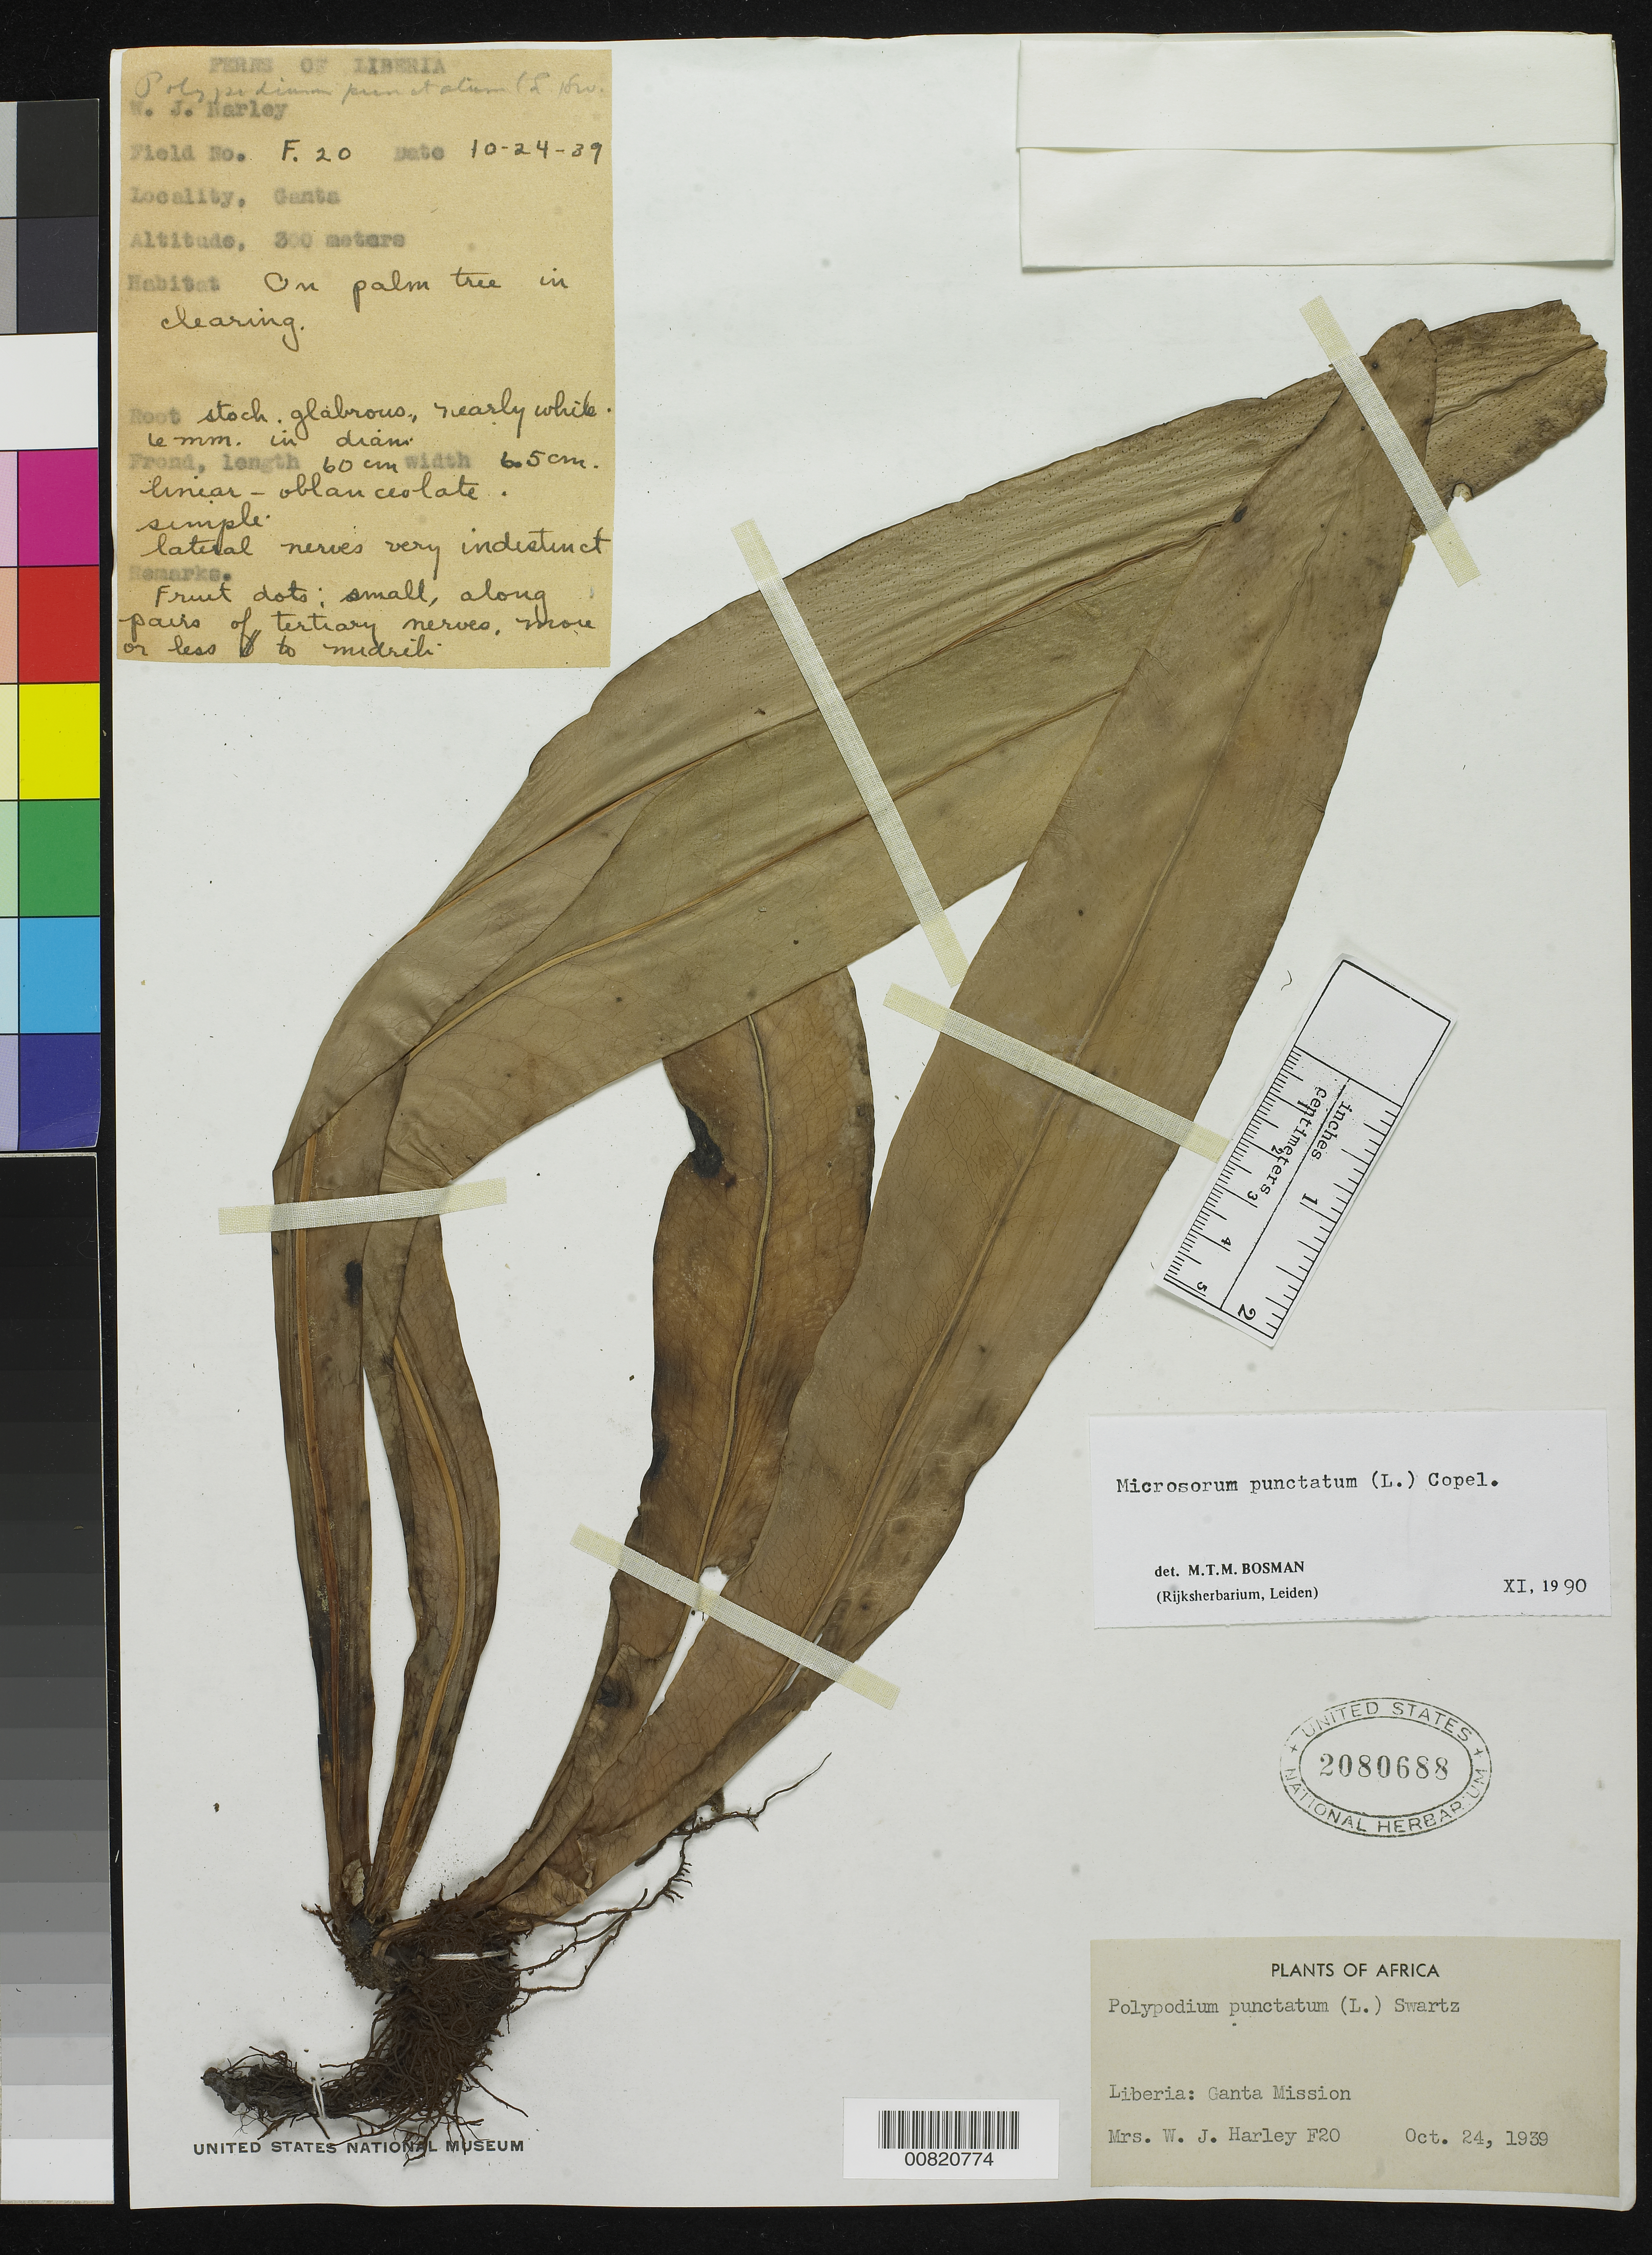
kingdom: Plantae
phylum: Tracheophyta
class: Polypodiopsida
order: Polypodiales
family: Polypodiaceae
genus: Microsorum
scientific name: Microsorum punctatum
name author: (L.) Copel.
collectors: W. Harley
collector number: F 20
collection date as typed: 24 Oct 1939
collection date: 1939-10-24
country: Liberia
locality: Ganta Mission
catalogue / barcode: US 2080688